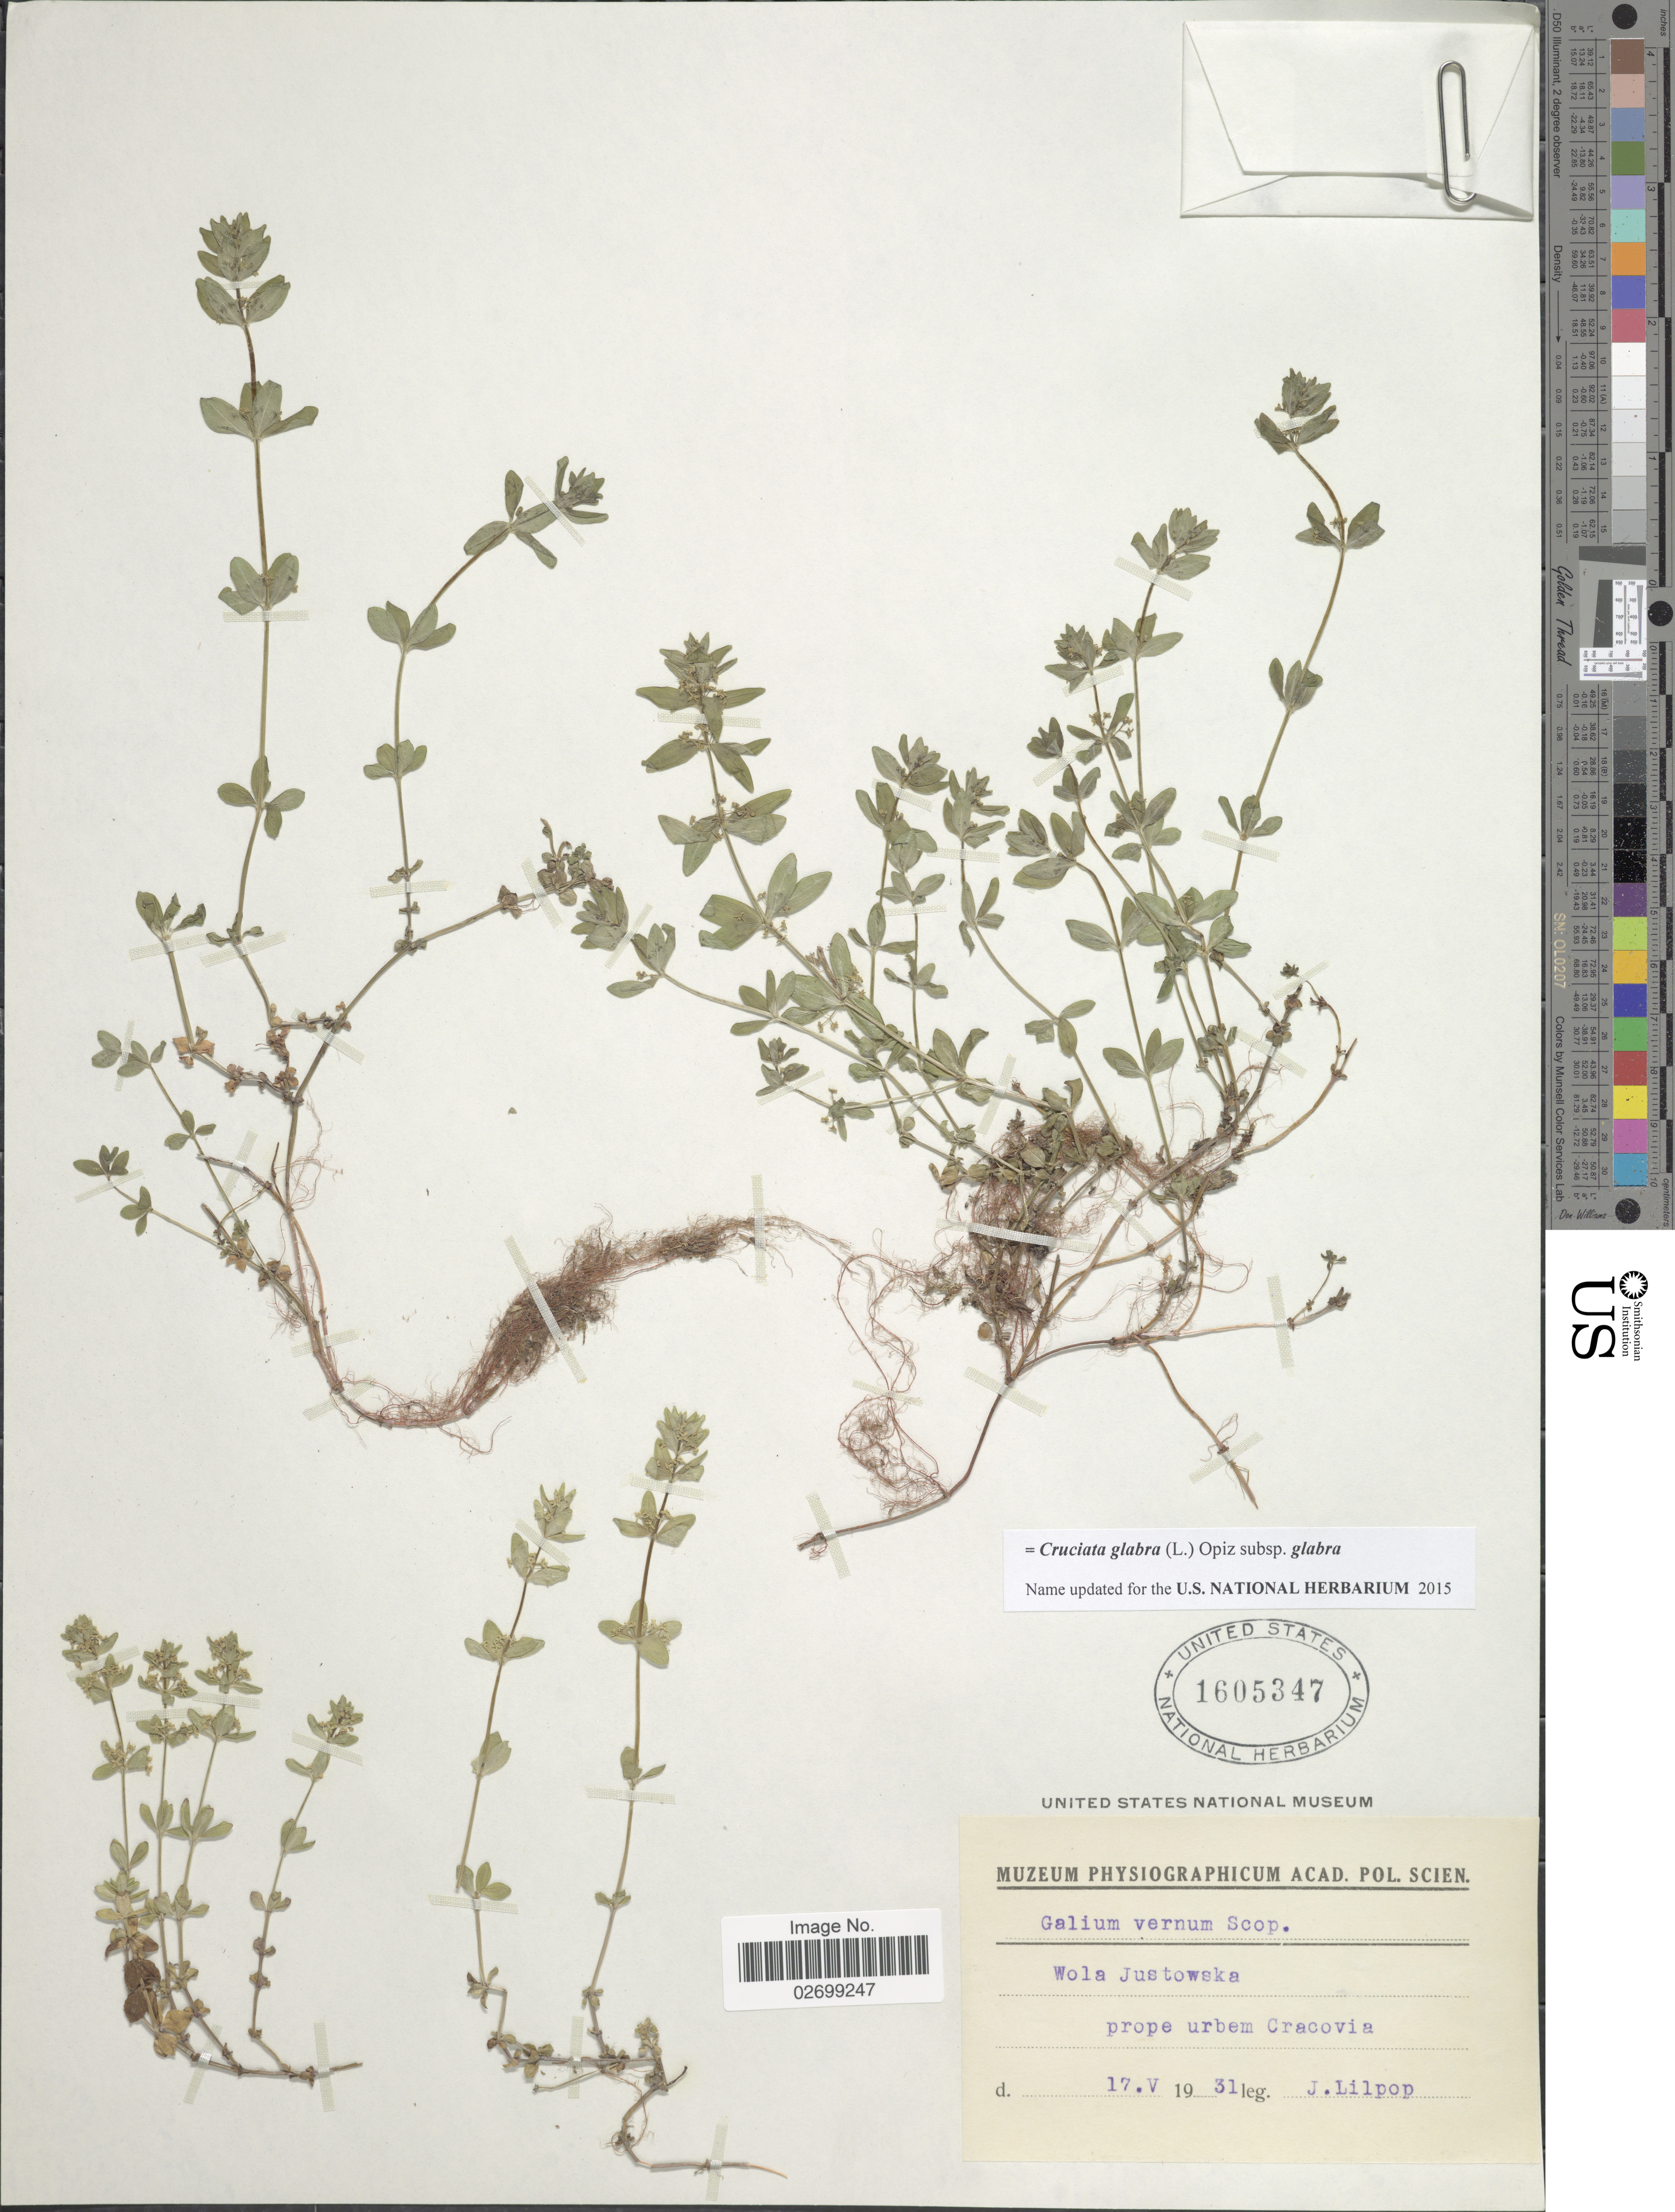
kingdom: Plantae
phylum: Tracheophyta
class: Magnoliopsida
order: Gentianales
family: Rubiaceae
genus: Cruciata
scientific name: Cruciata glabra subsp. glabra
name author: (L.) Opiz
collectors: J. Lilpop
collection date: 1931-05-17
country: Poland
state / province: Malopolskie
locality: Wola Justowska, prope urbem Cracovia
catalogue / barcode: US 1605347